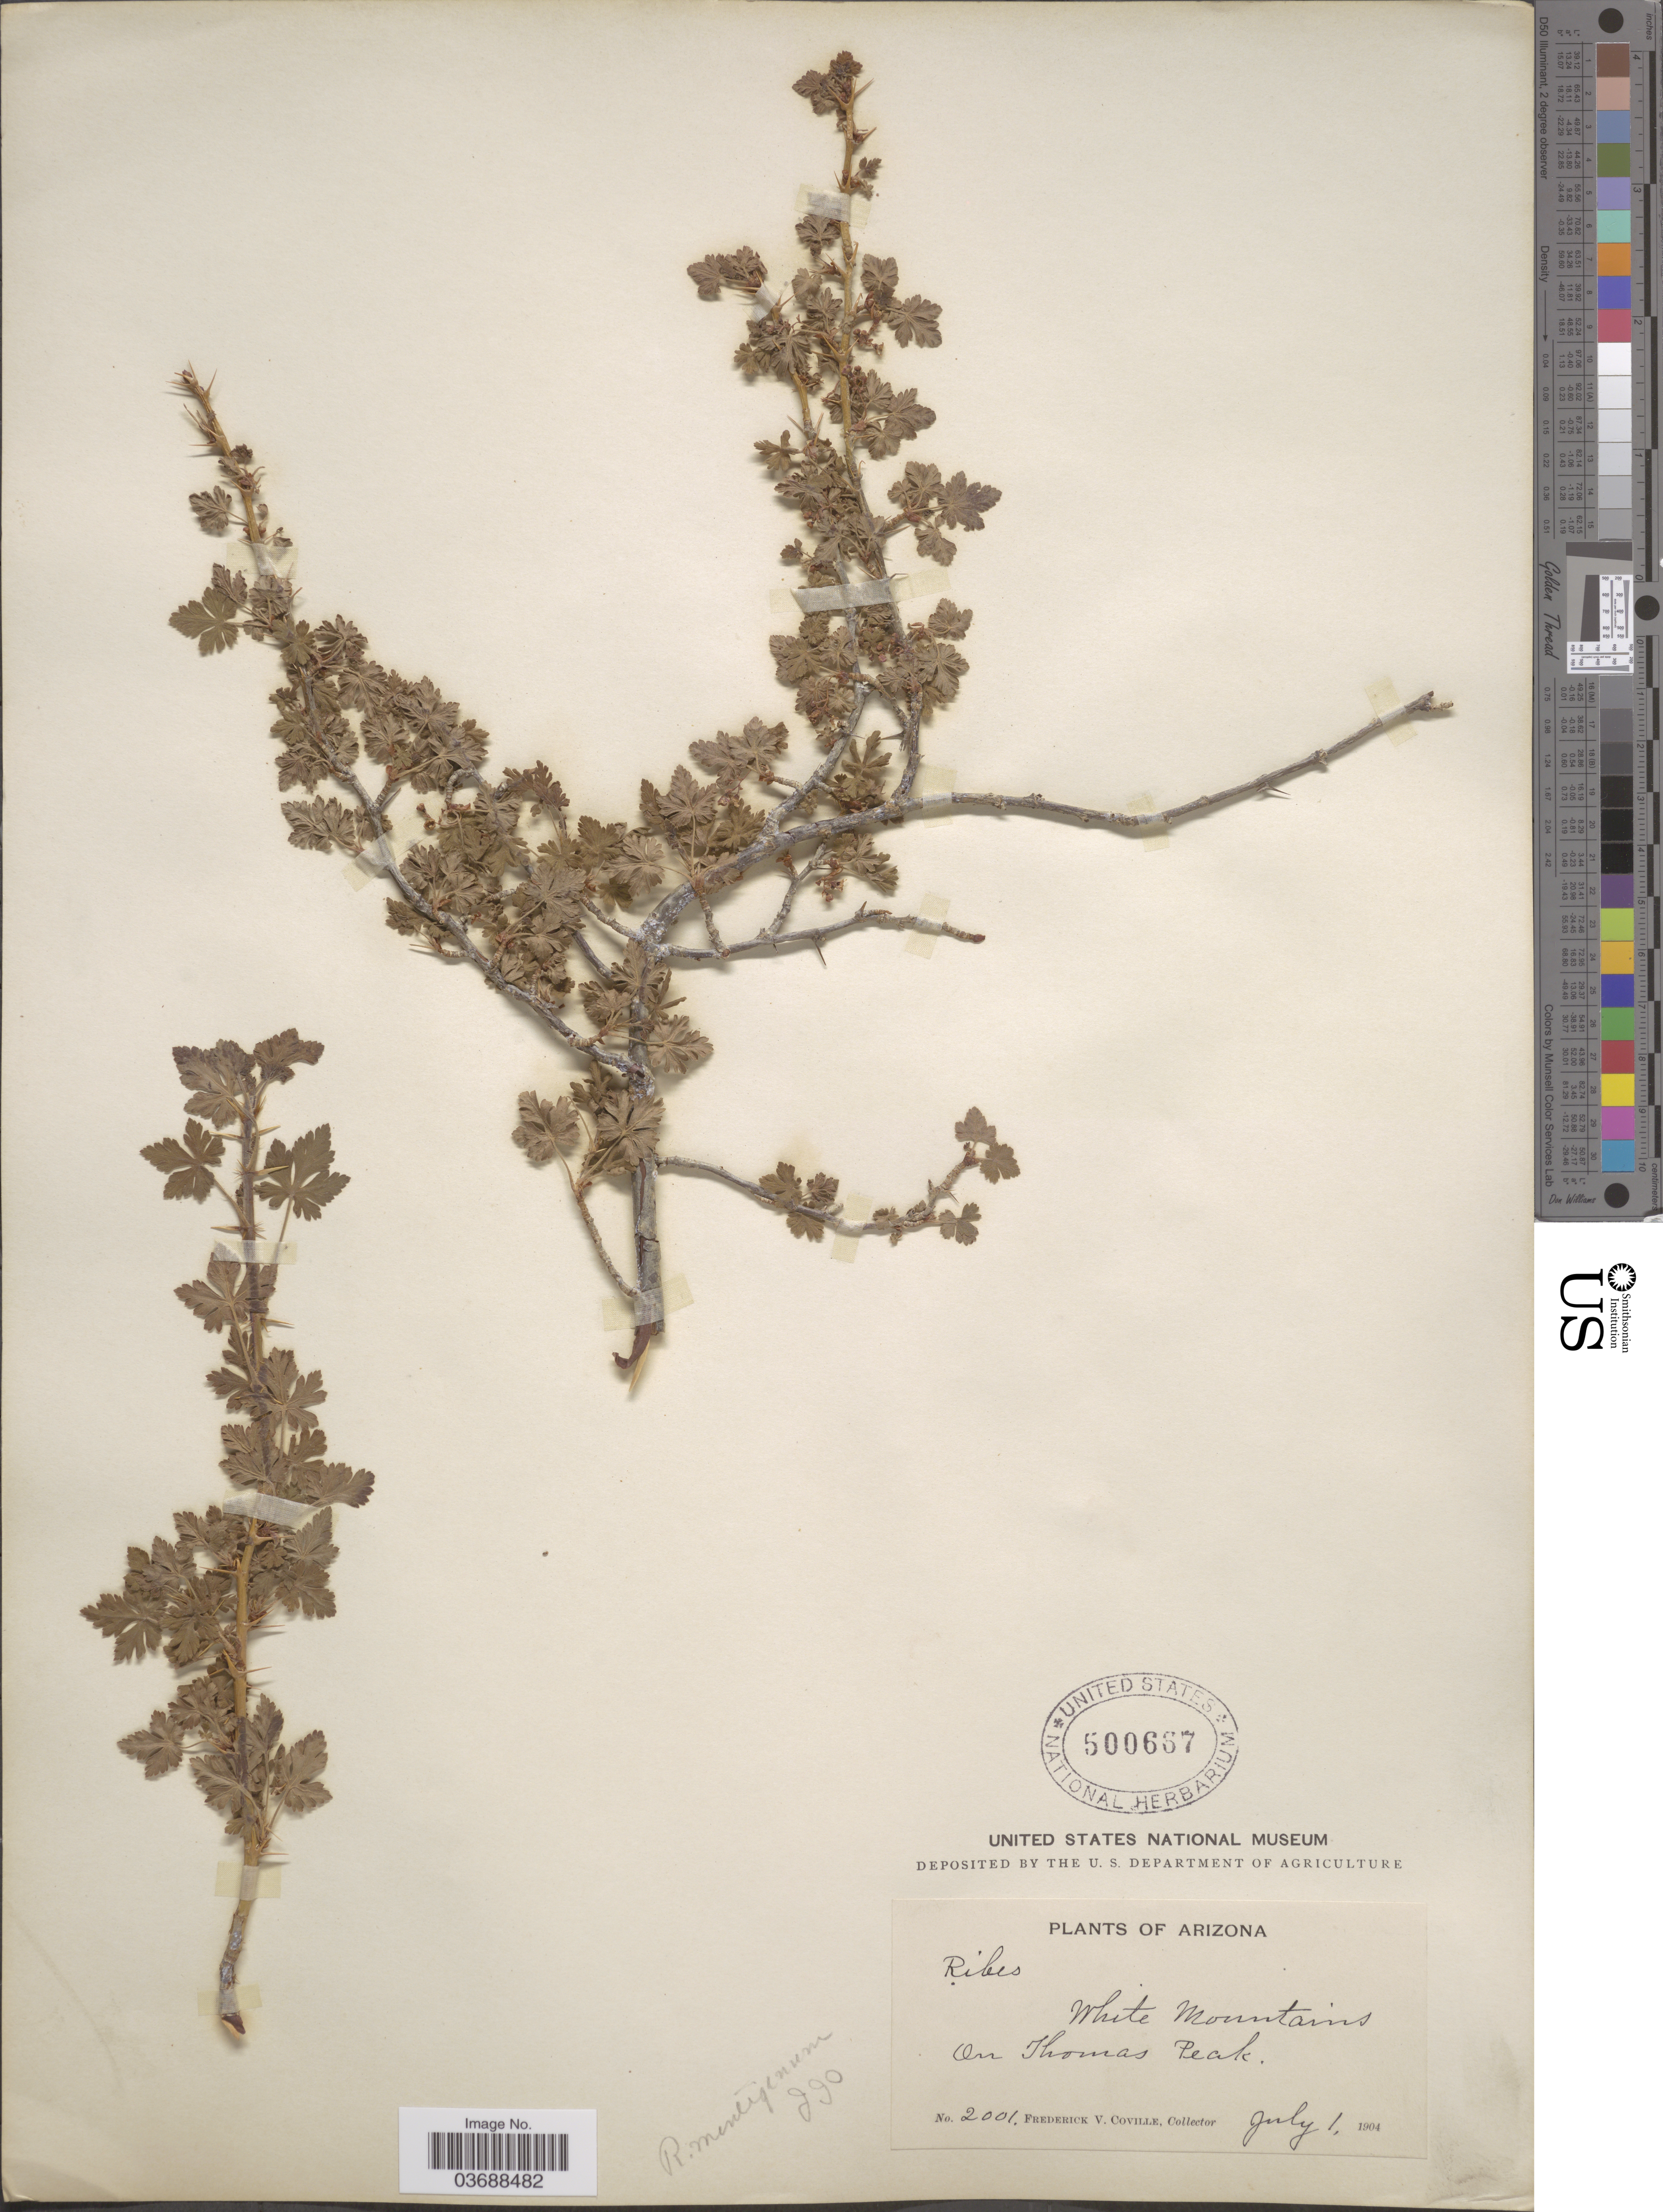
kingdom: Plantae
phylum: Tracheophyta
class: Magnoliopsida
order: Saxifragales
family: Grossulariaceae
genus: Ribes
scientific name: Ribes montigenum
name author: McClatchie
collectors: F. V. Coville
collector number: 2001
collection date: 1904-07-01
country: United States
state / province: Arizona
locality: White Mountains. On Thomas Peak.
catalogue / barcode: US 500667